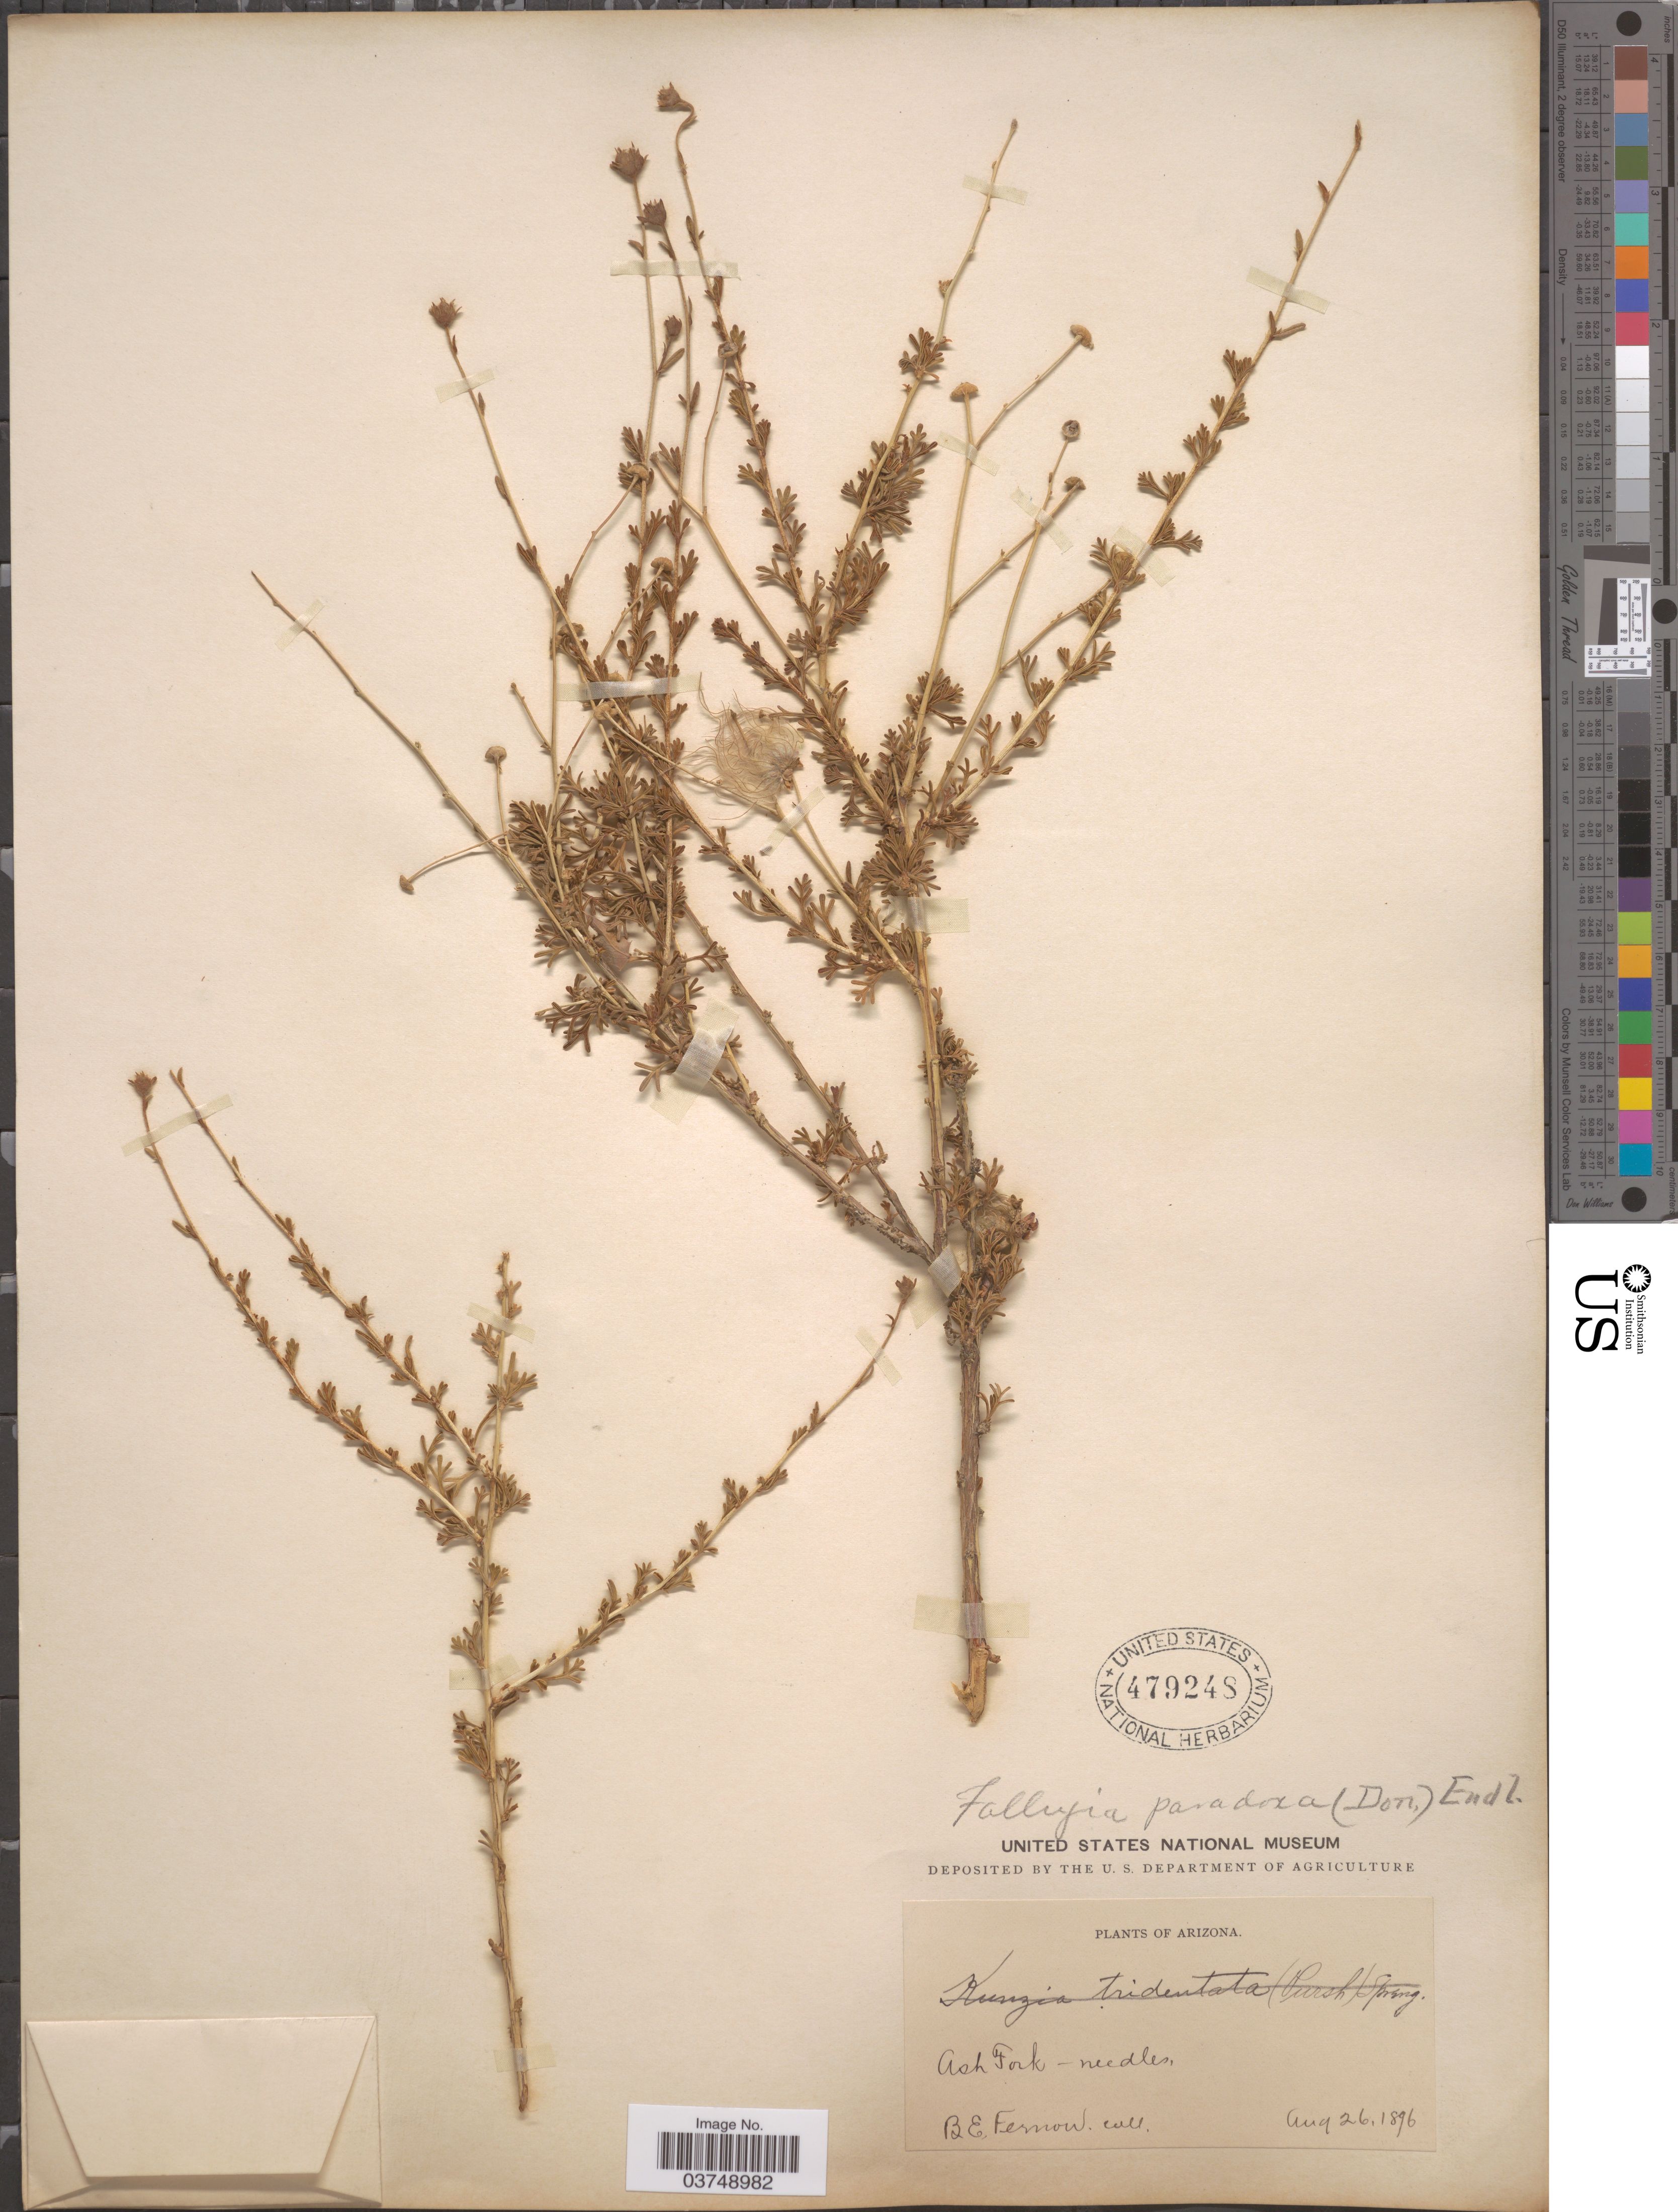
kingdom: Plantae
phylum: Tracheophyta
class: Magnoliopsida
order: Rosales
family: Rosaceae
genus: Fallugia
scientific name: Fallugia acuminata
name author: (Wooton) Rydb.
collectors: B. Fernow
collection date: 1896-08-26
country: United States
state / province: Arizona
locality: Ash Fork - needles.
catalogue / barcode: US 479248